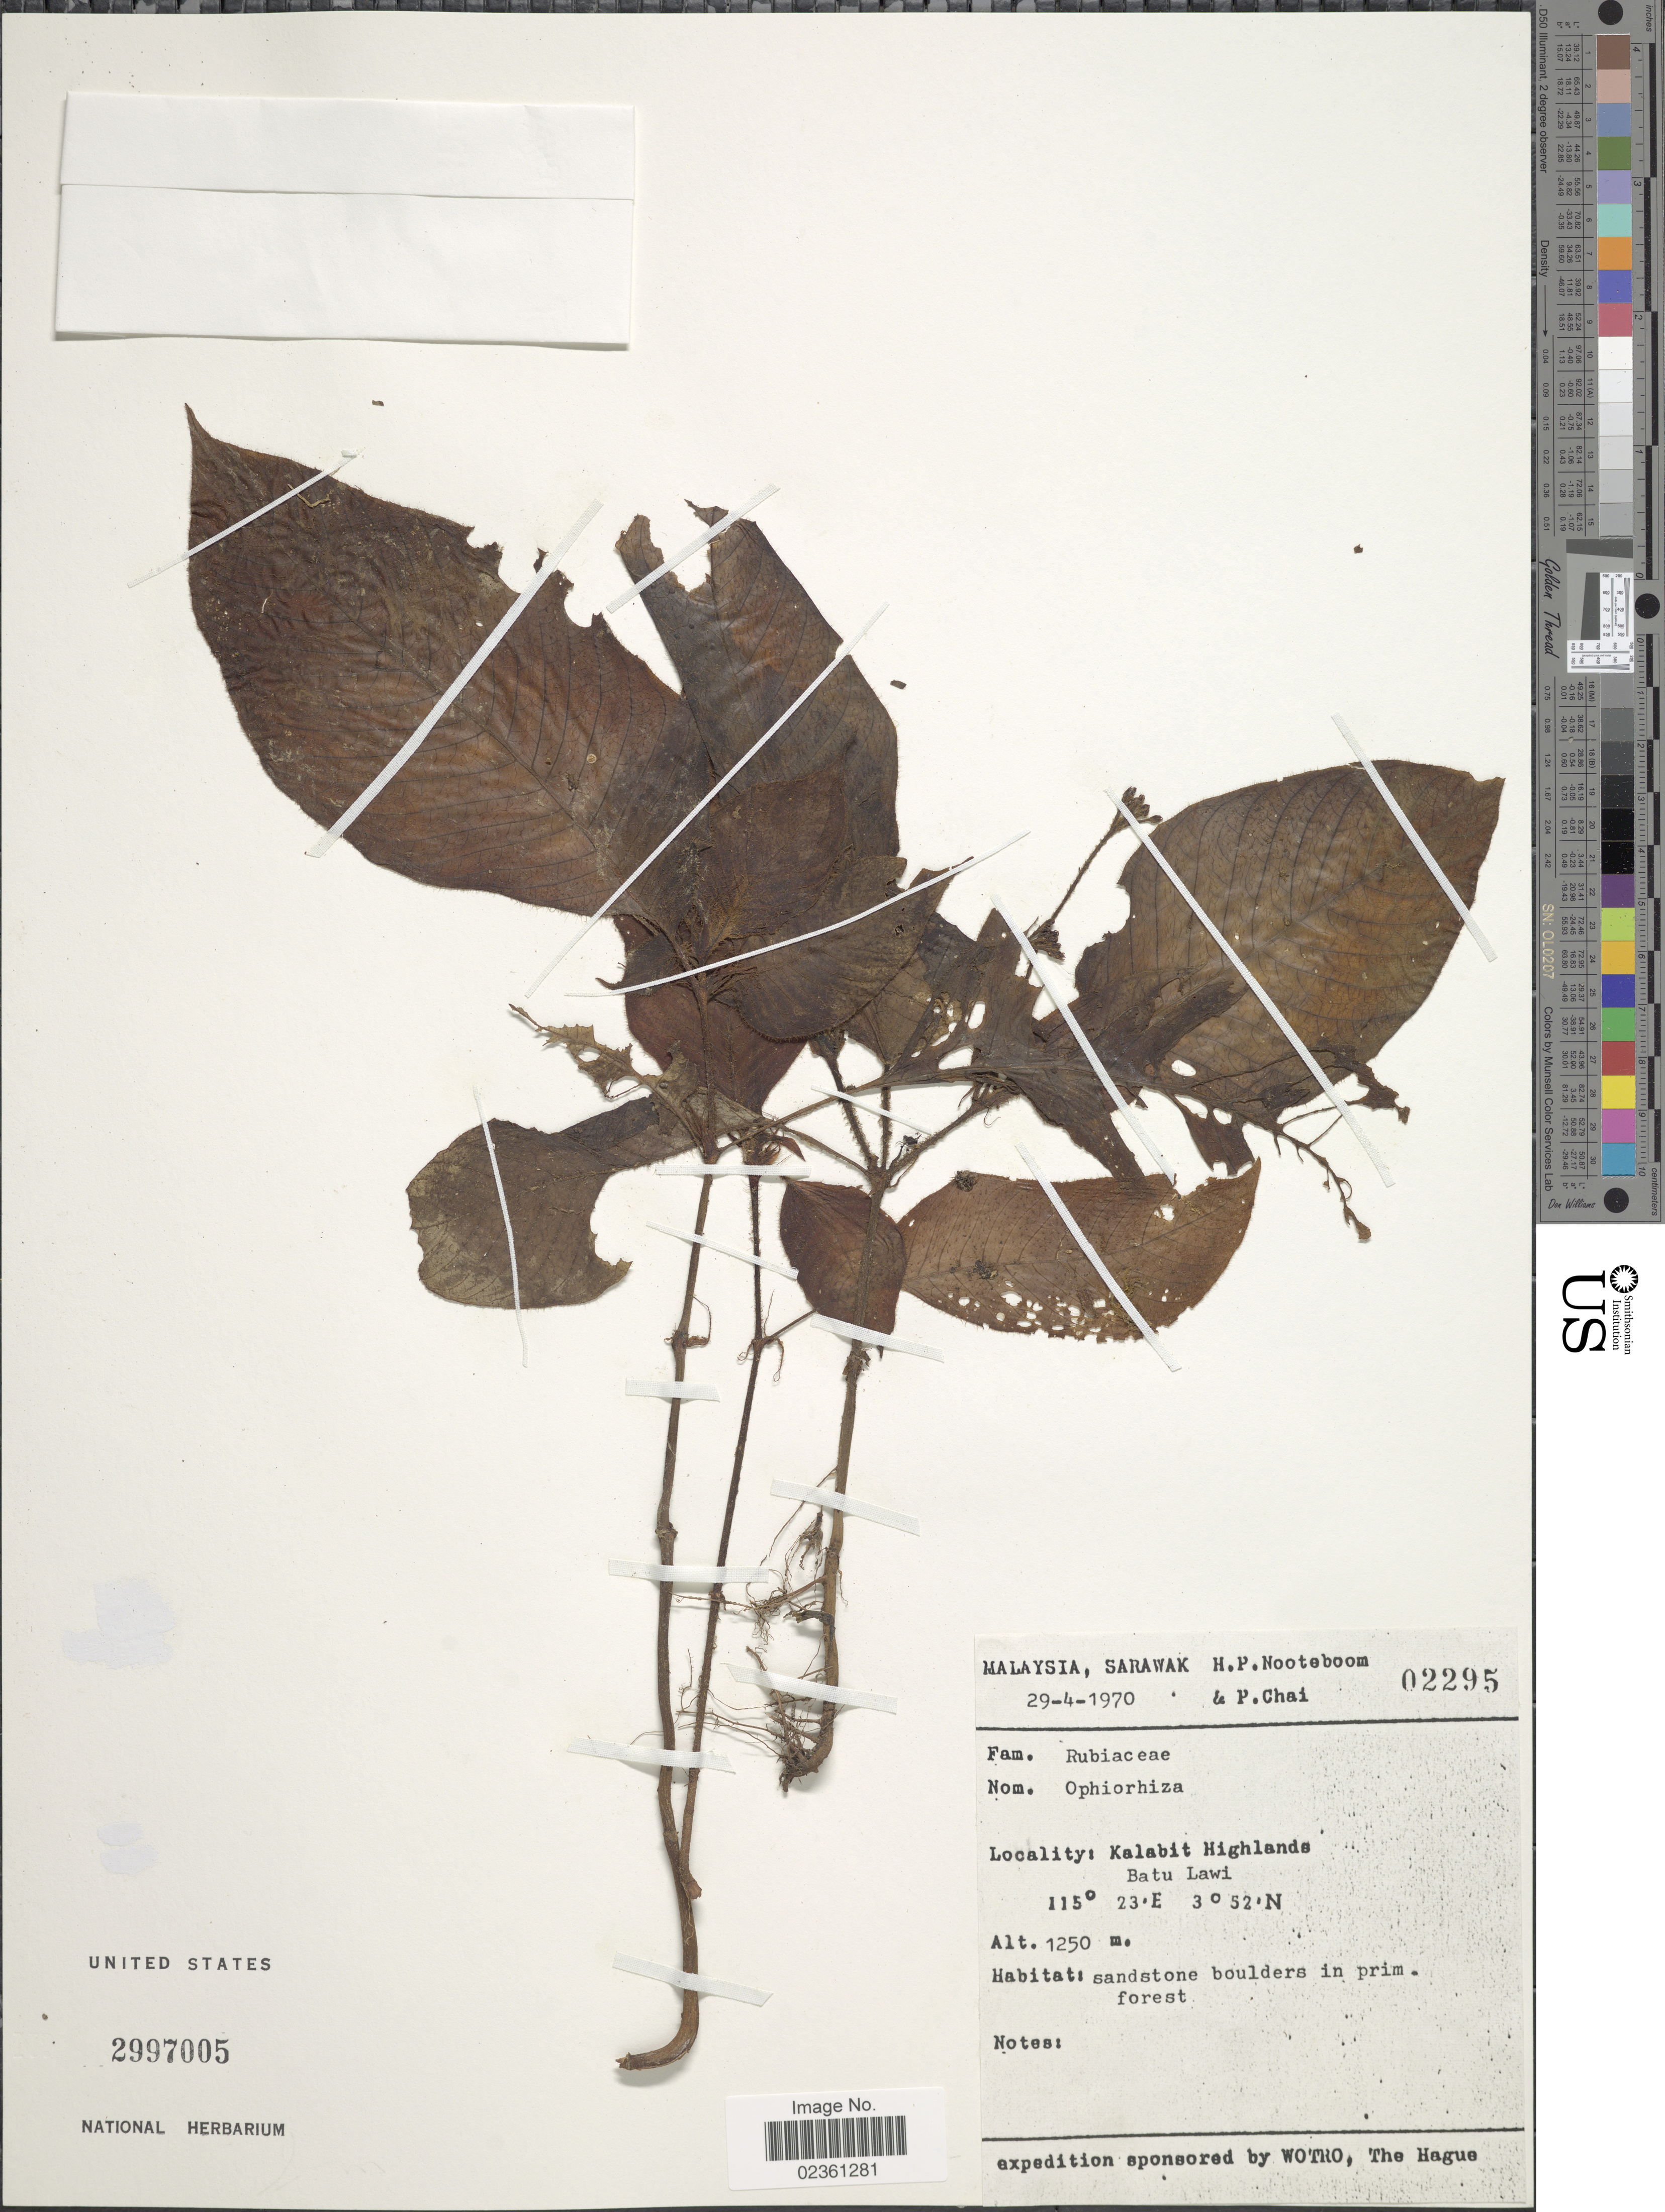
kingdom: Plantae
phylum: Tracheophyta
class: Magnoliopsida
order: Gentianales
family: Rubiaceae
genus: Ophiorrhiza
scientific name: Ophiorrhiza sp.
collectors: H. P. Nooteboom & P. Chai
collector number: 02295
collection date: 1970-04-29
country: Malaysia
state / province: Sarawak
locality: Kalabit Highlands, Batu Lawi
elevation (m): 1250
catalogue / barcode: US 2997005